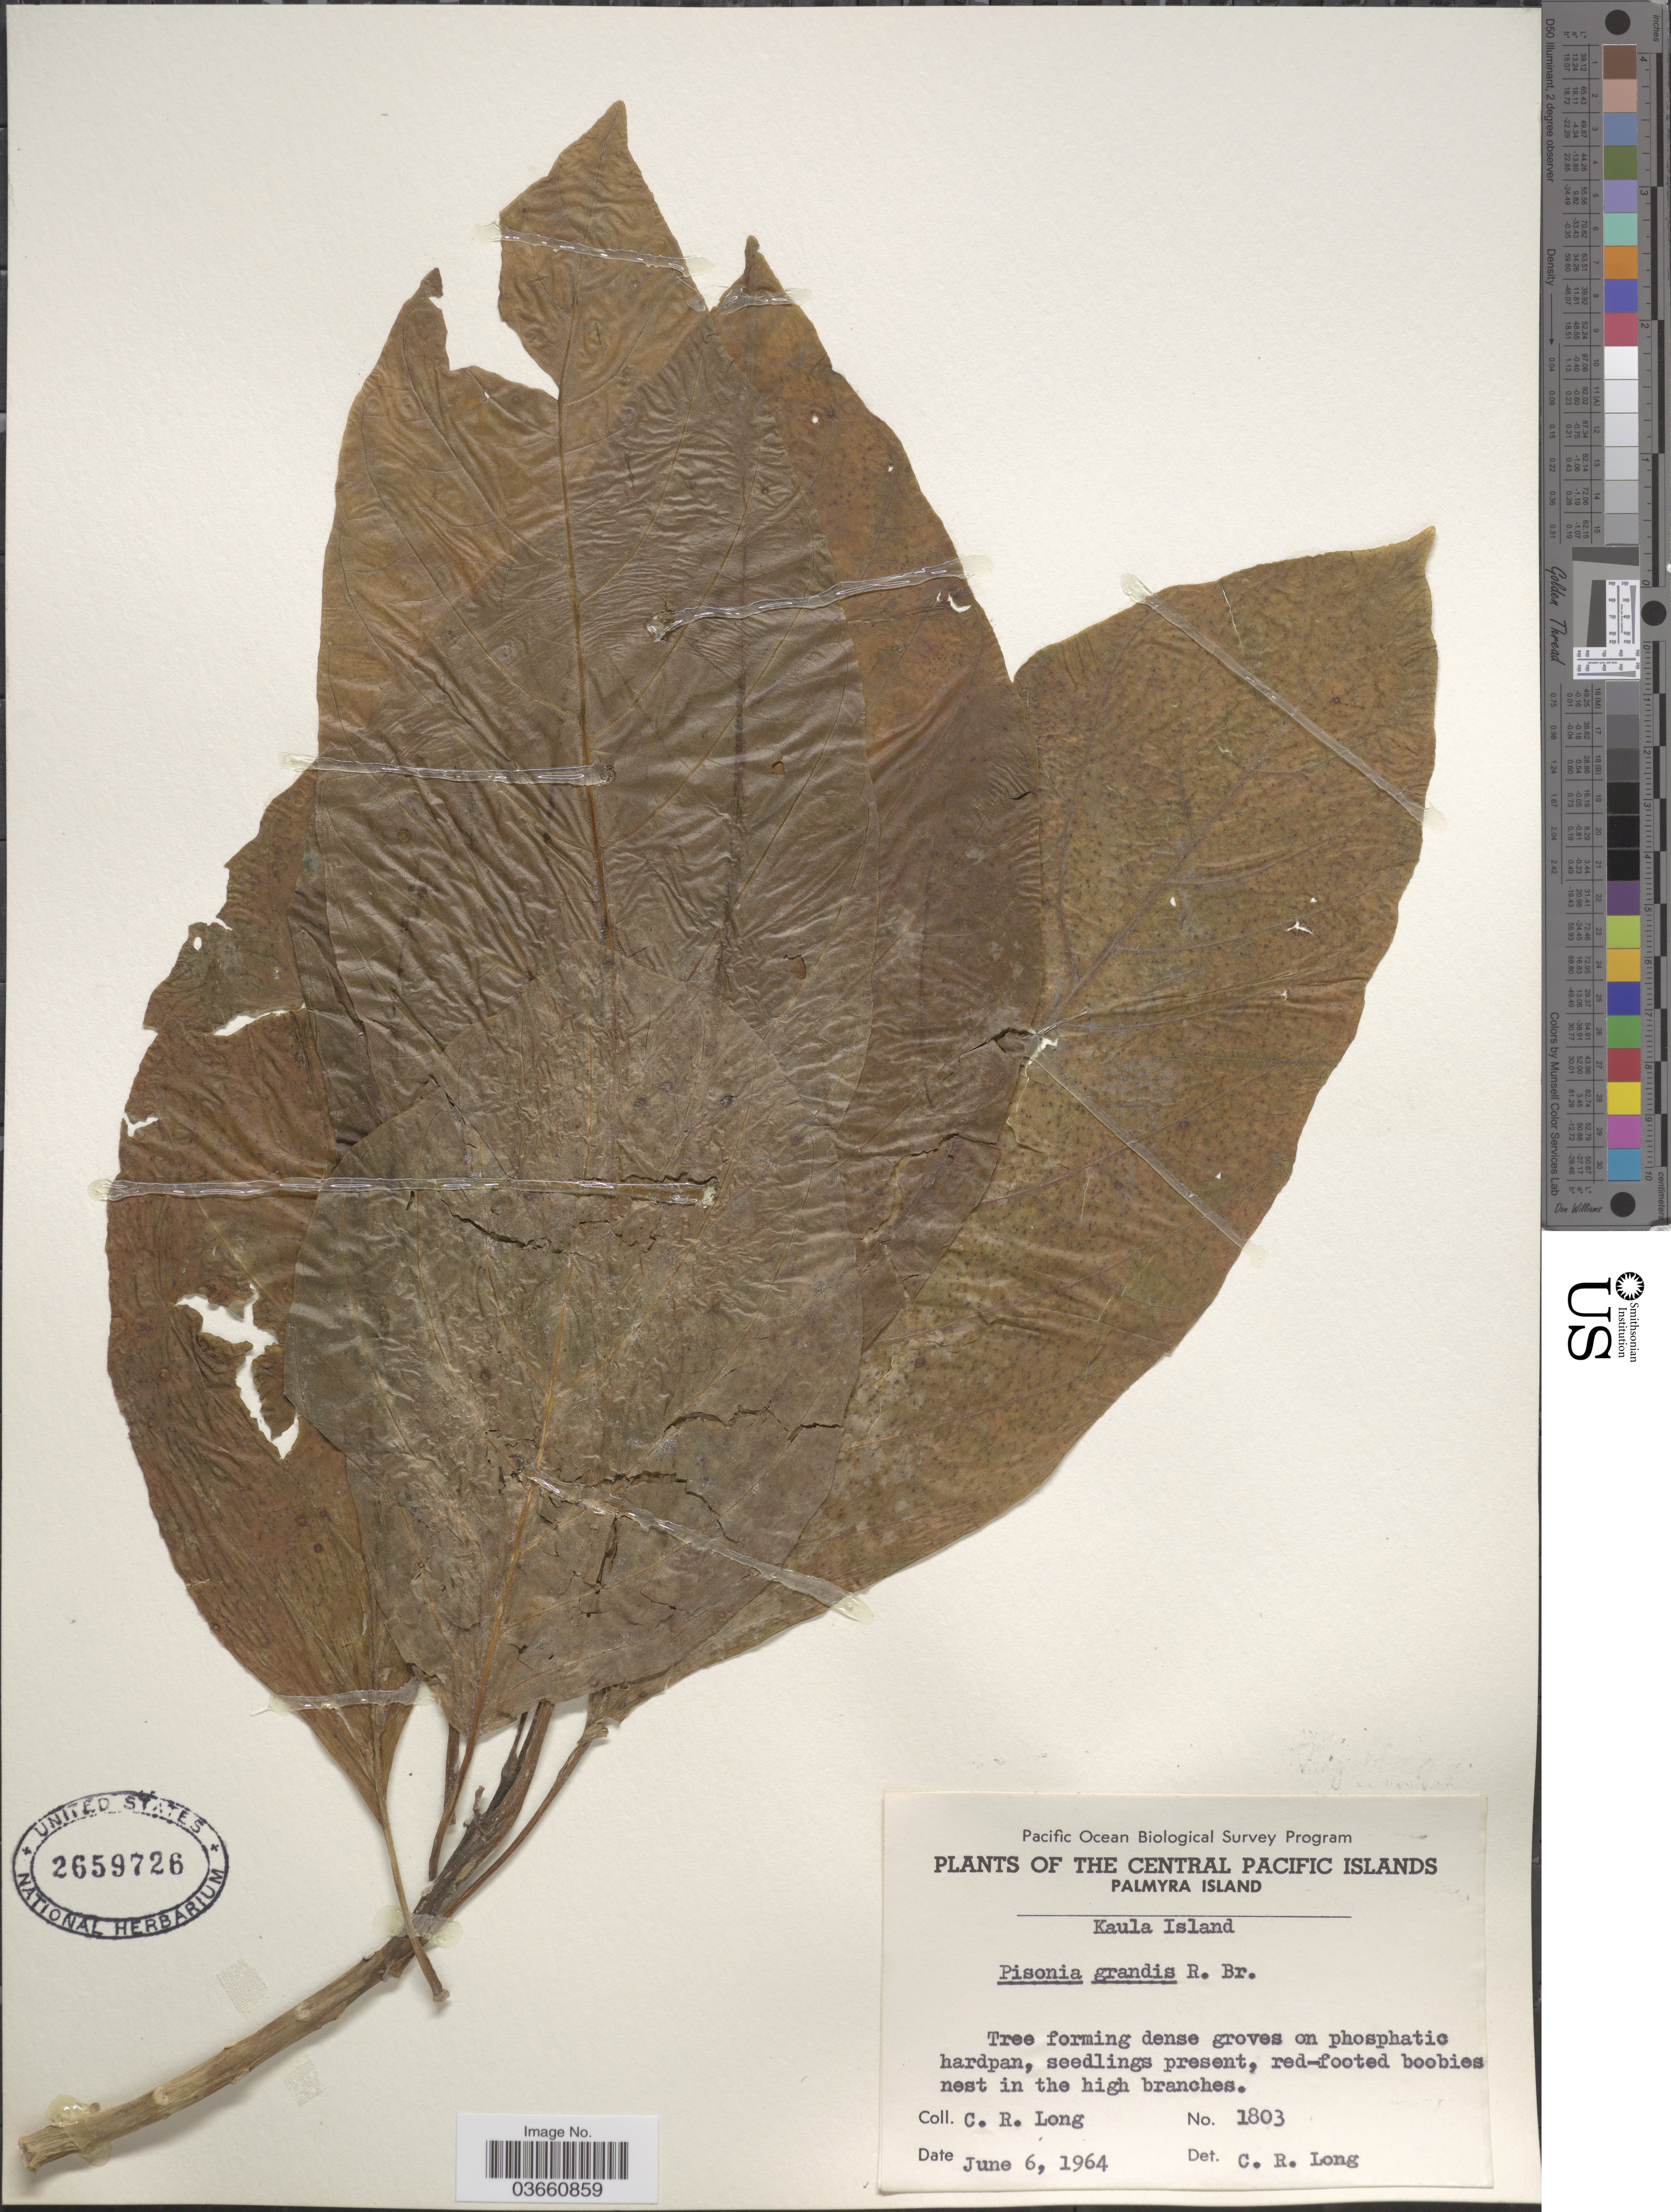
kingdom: Plantae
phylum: Tracheophyta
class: Magnoliopsida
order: Caryophyllales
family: Nyctaginaceae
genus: Pisonia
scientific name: Pisonia grandis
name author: R. Br.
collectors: C. R. Long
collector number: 1803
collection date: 1964-06-06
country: U.S. Administered Pacific Islands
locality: Central Pacific Islands. Palmyra Island. Kaula Island.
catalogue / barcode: US 2659726